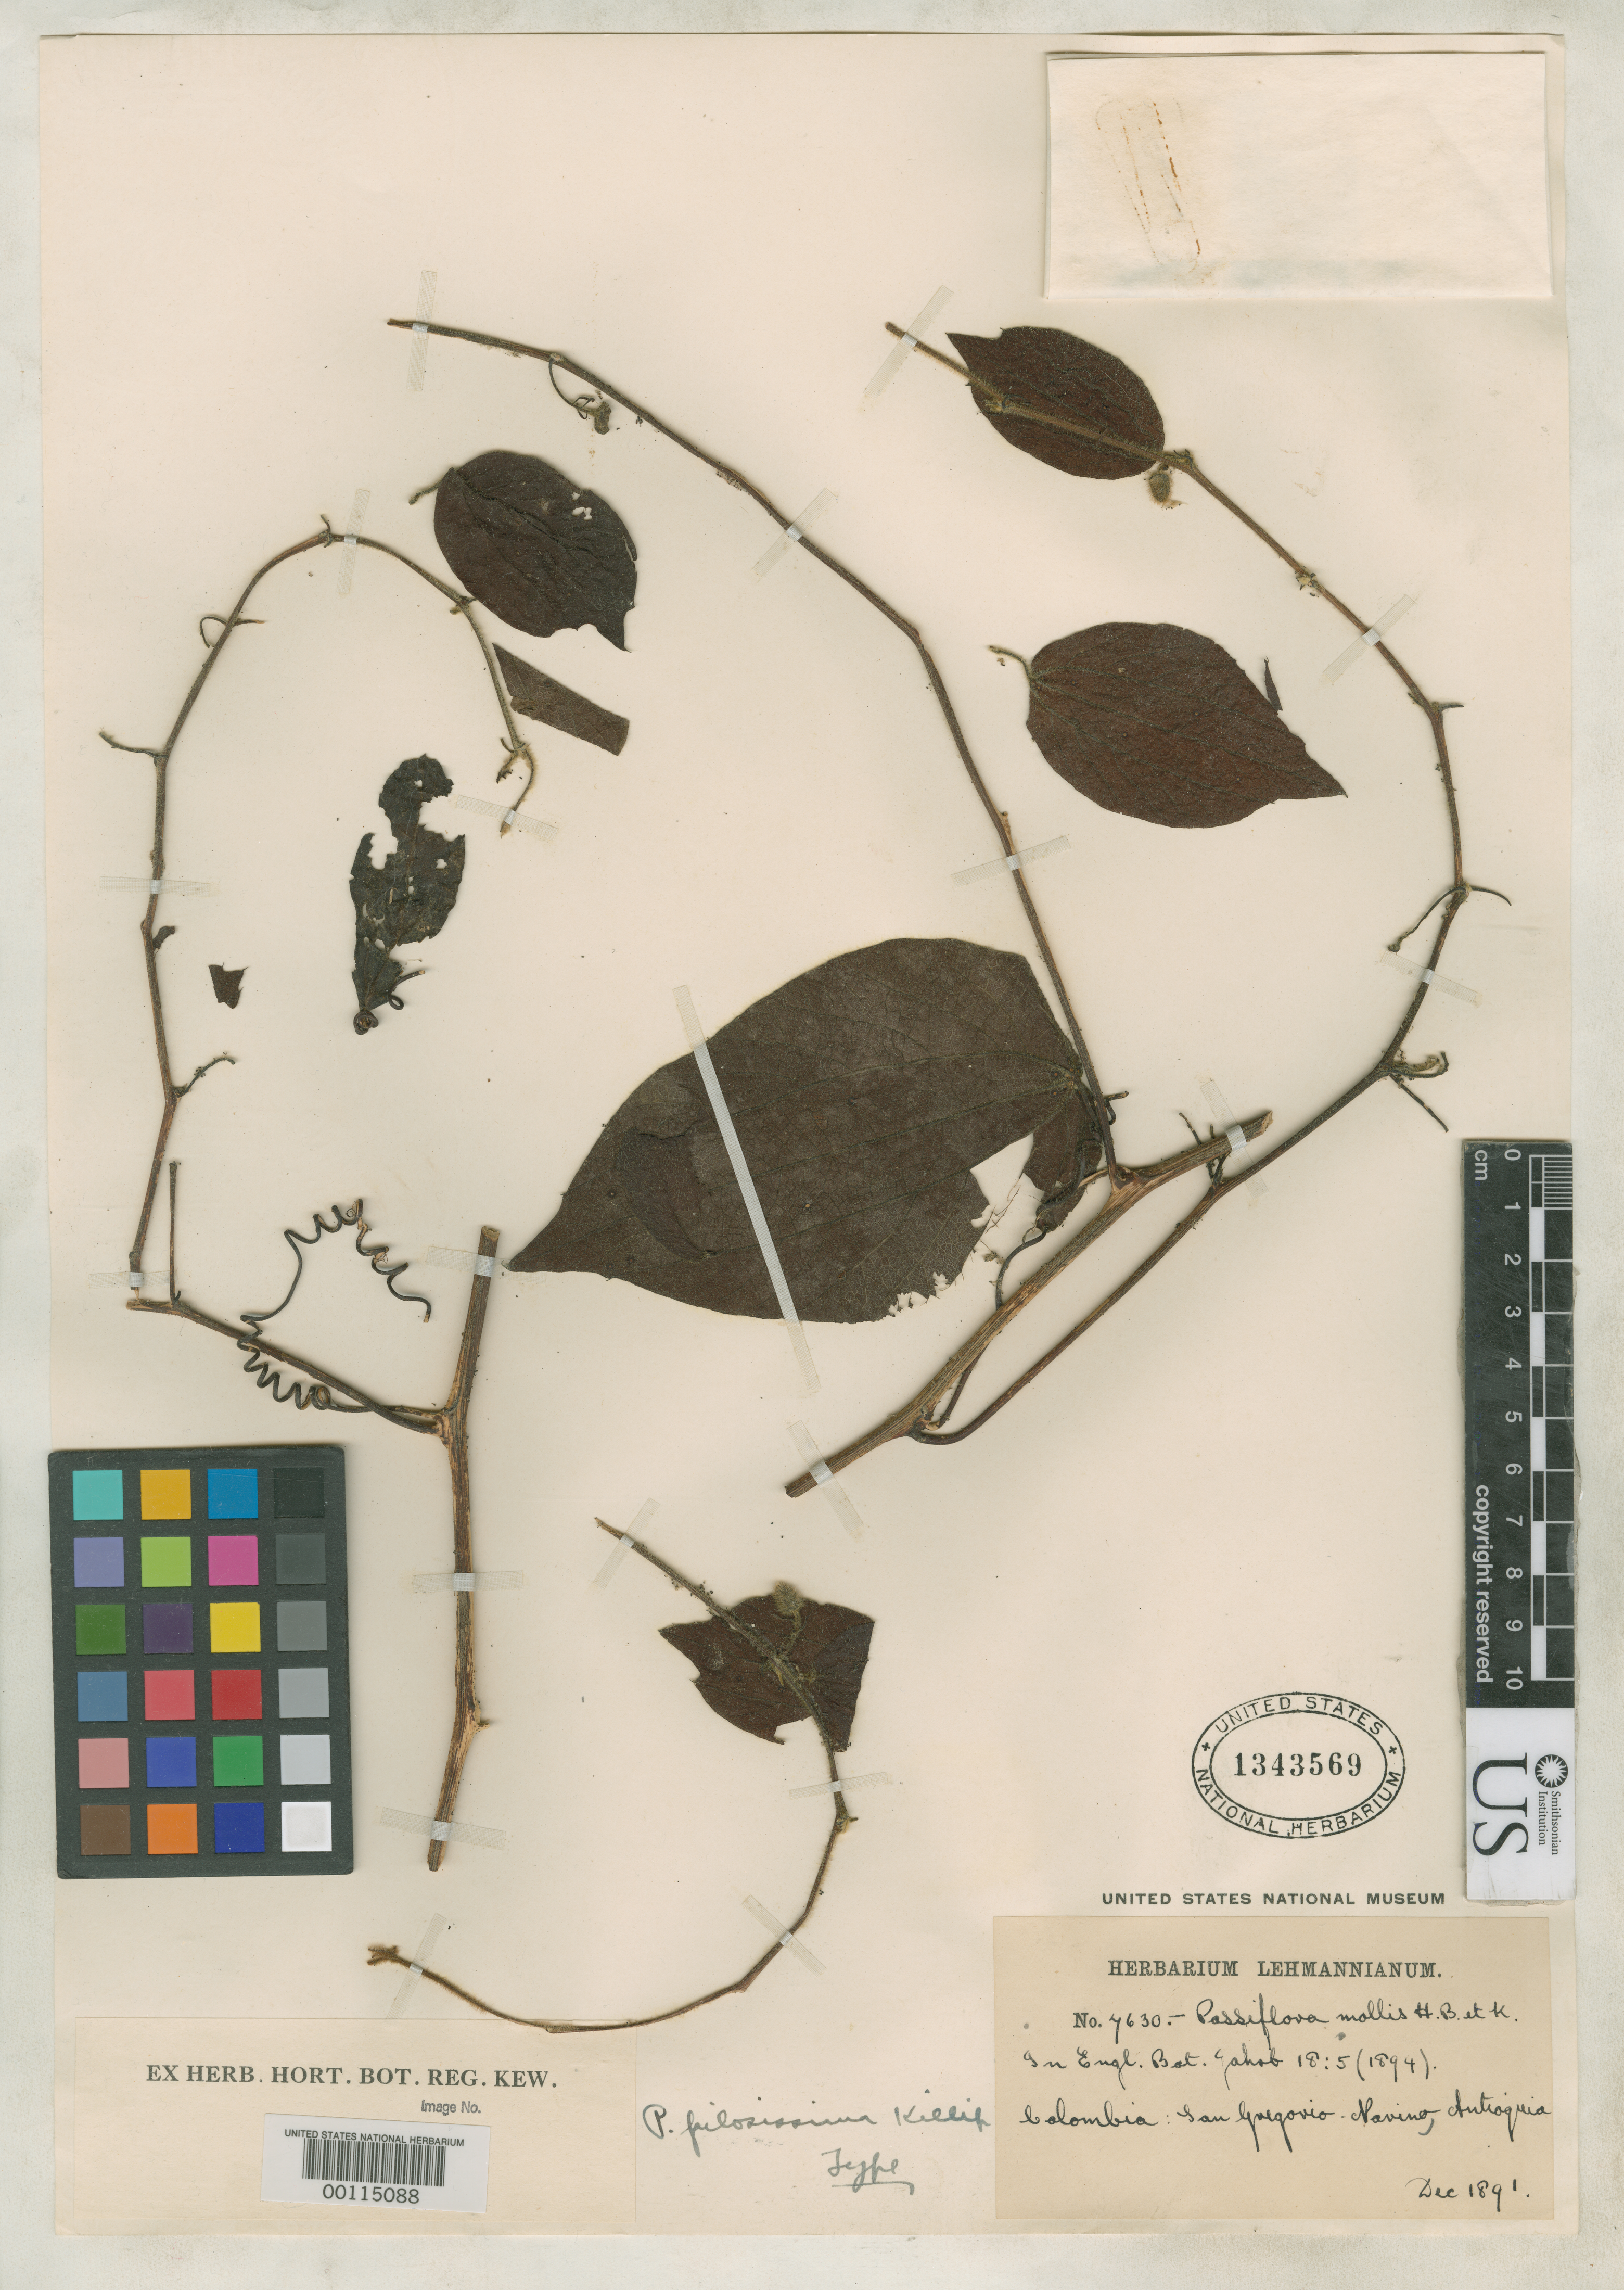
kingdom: Plantae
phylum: Tracheophyta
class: Magnoliopsida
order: Malpighiales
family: Passifloraceae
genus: Passiflora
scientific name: Passiflora pilosissima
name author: Killip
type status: Holotype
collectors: F. C. Lehmann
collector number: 7630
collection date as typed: Dec 1891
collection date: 1891-12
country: Colombia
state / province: Antioquia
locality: Between Rio San Grego & Narino.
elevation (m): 1700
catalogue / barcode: US 1343569